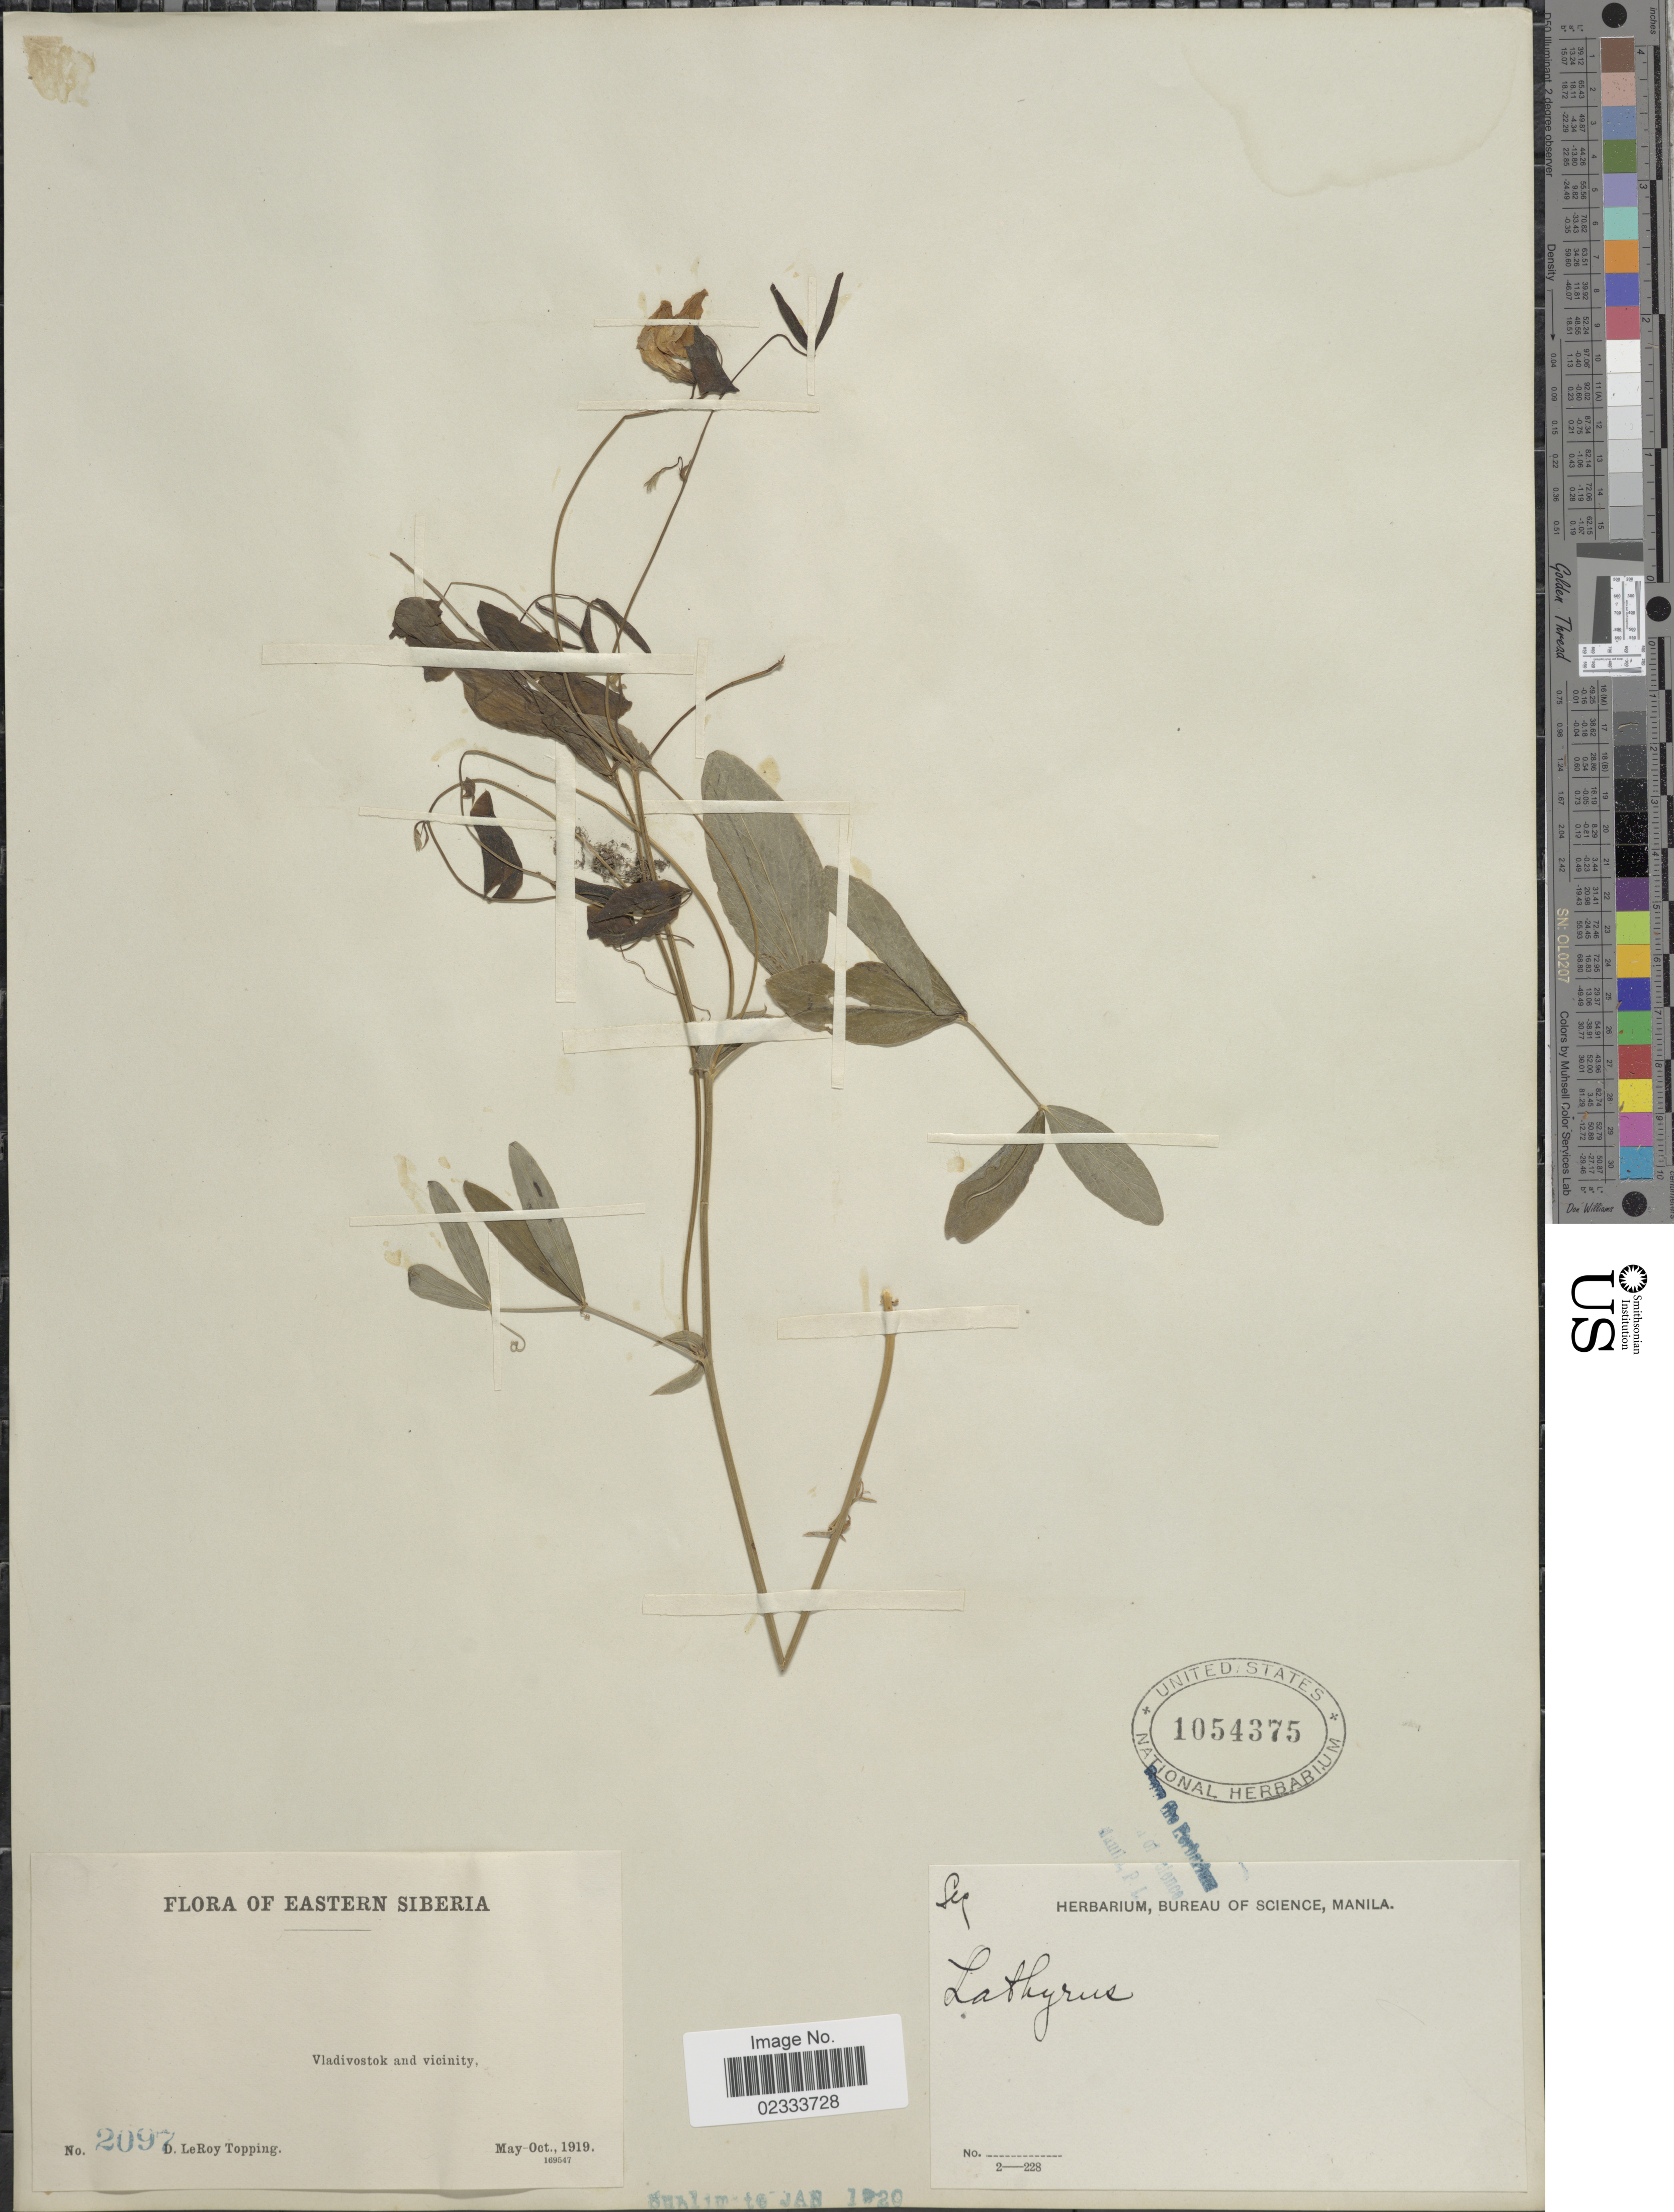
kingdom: Plantae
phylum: Tracheophyta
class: Magnoliopsida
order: Fabales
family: Fabaceae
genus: Lathyrus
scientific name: Lathyrus sp.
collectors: D. L. Topping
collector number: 2097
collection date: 1919-05/1919-10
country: Russian Federation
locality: Eastern Siberia, Vadivostok and vicinity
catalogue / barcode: US 1054375